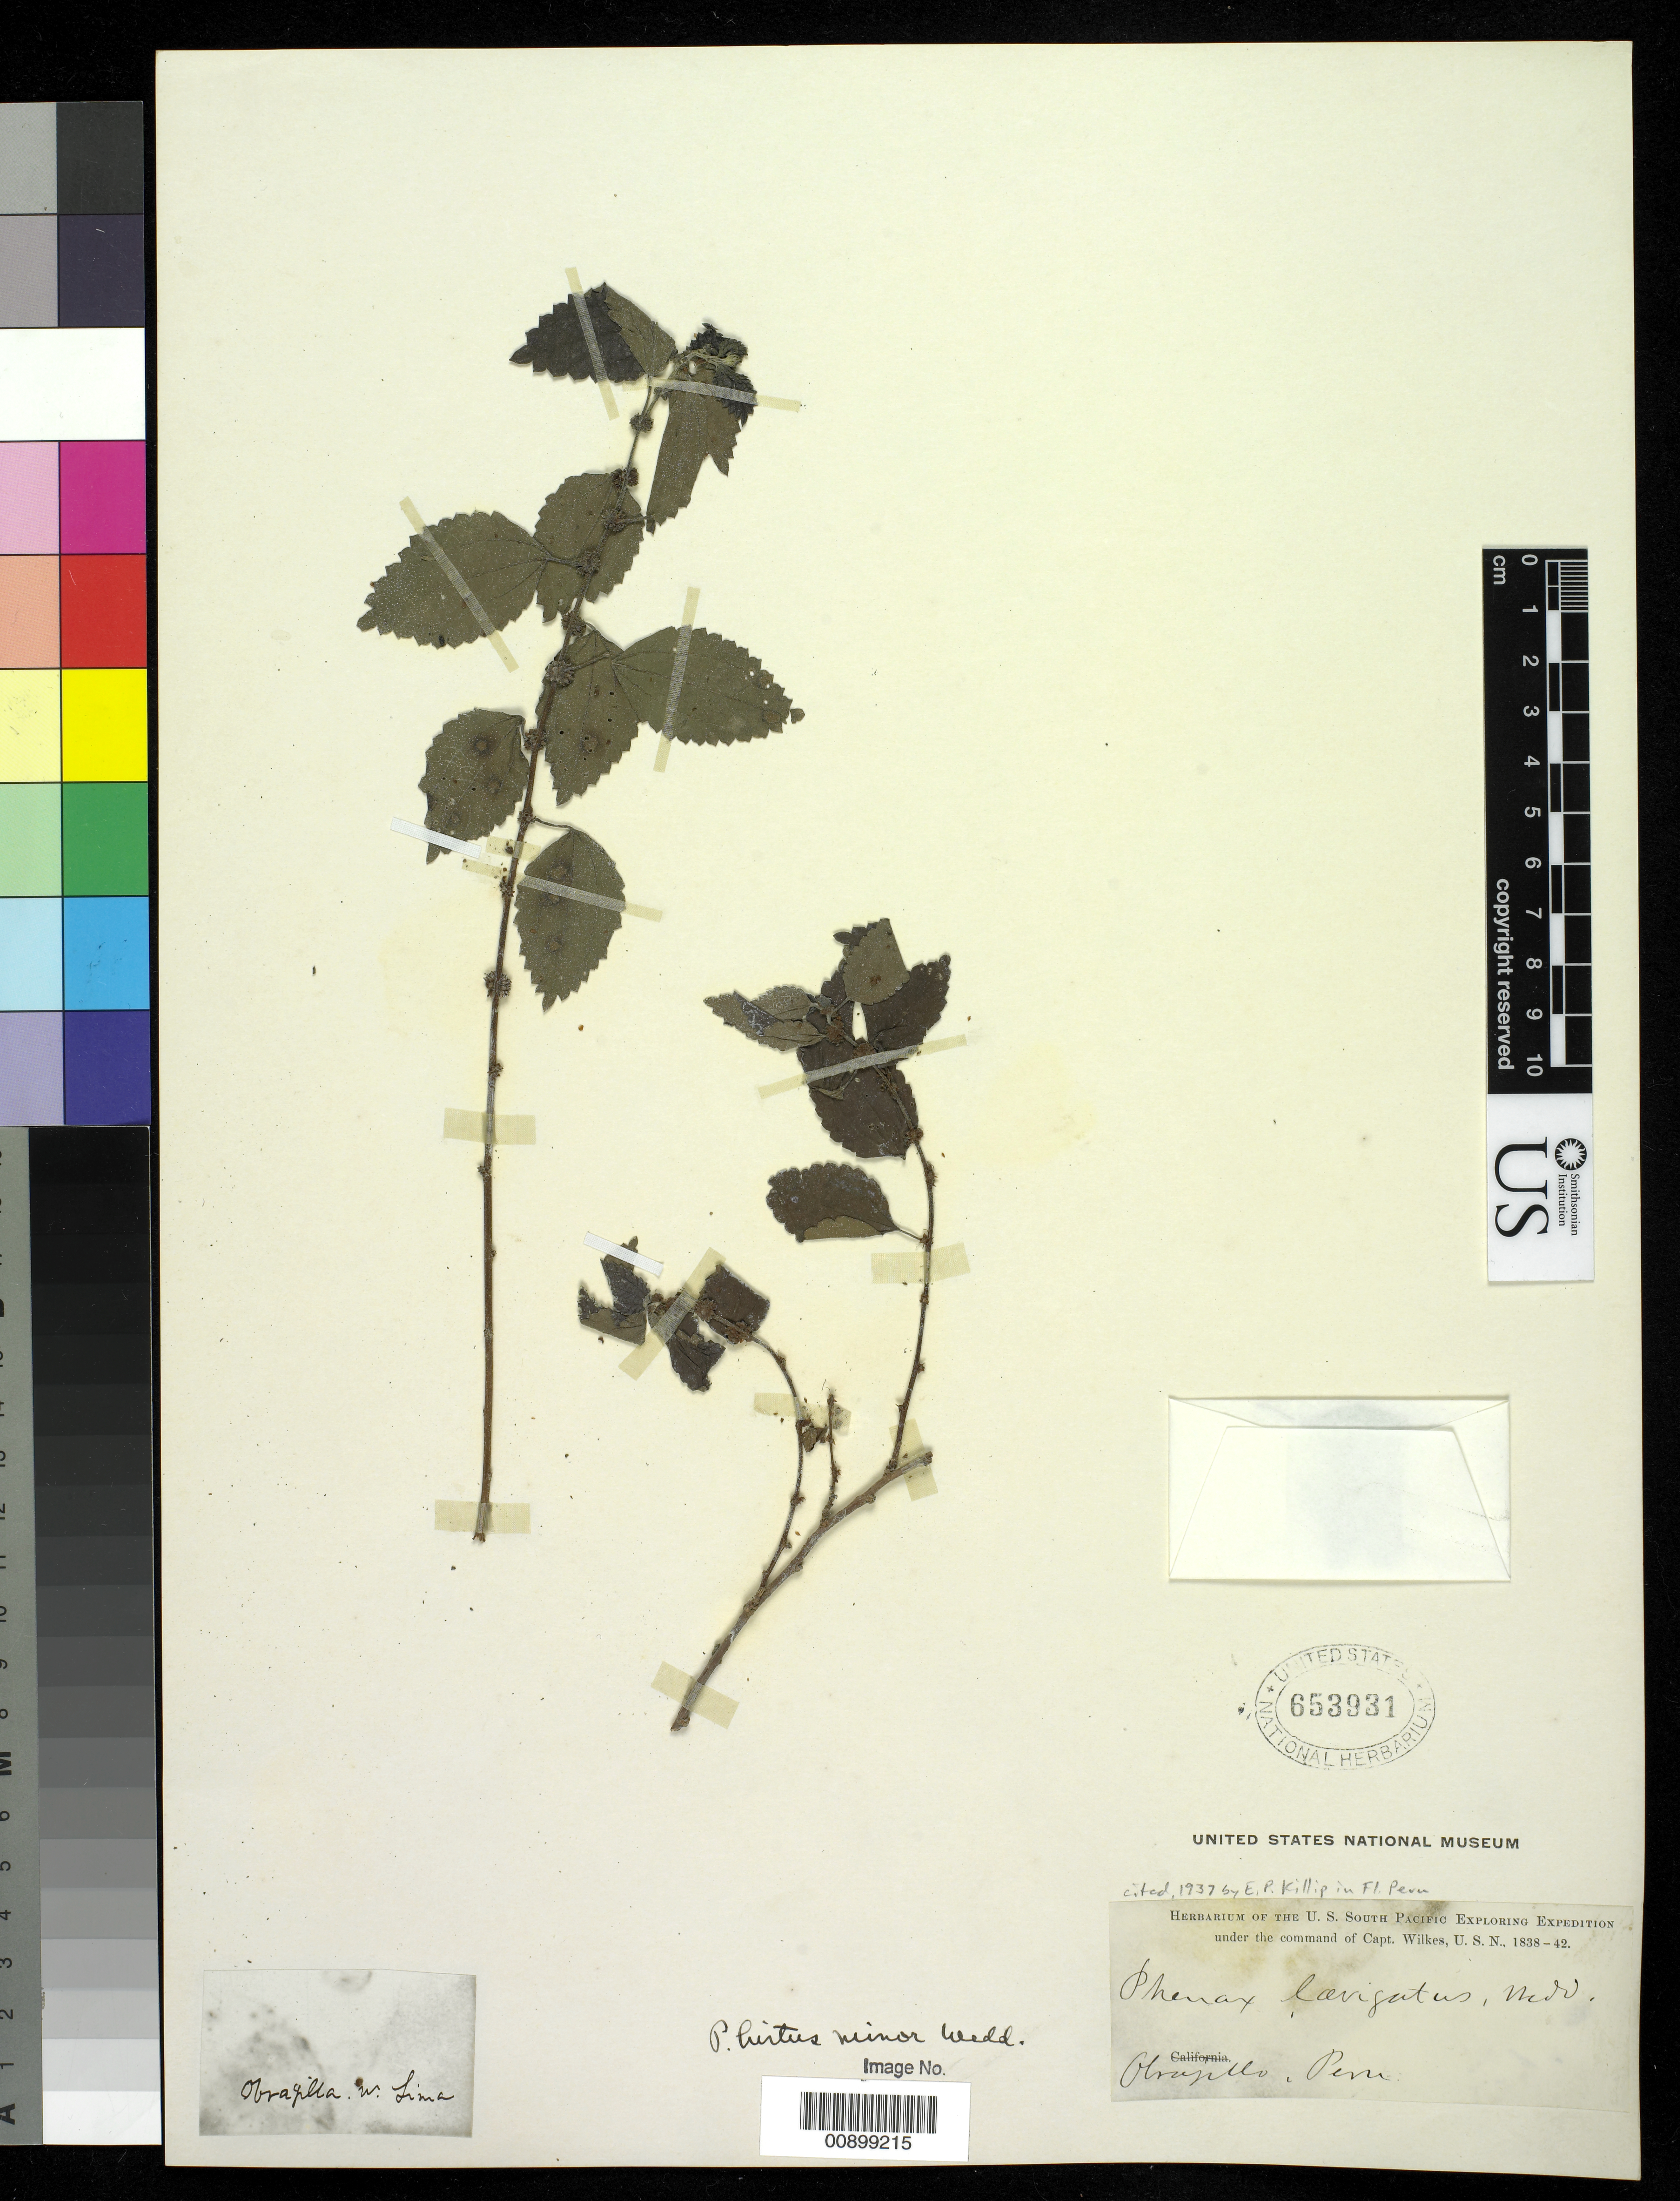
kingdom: Plantae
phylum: Tracheophyta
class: Magnoliopsida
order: Rosales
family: Urticaceae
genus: Phenax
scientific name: Phenax hirtus var. minor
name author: Wedd.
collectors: Wilkes Explor. Exped.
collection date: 1838/1842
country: Peru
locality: Obrajillo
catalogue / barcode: US 653931